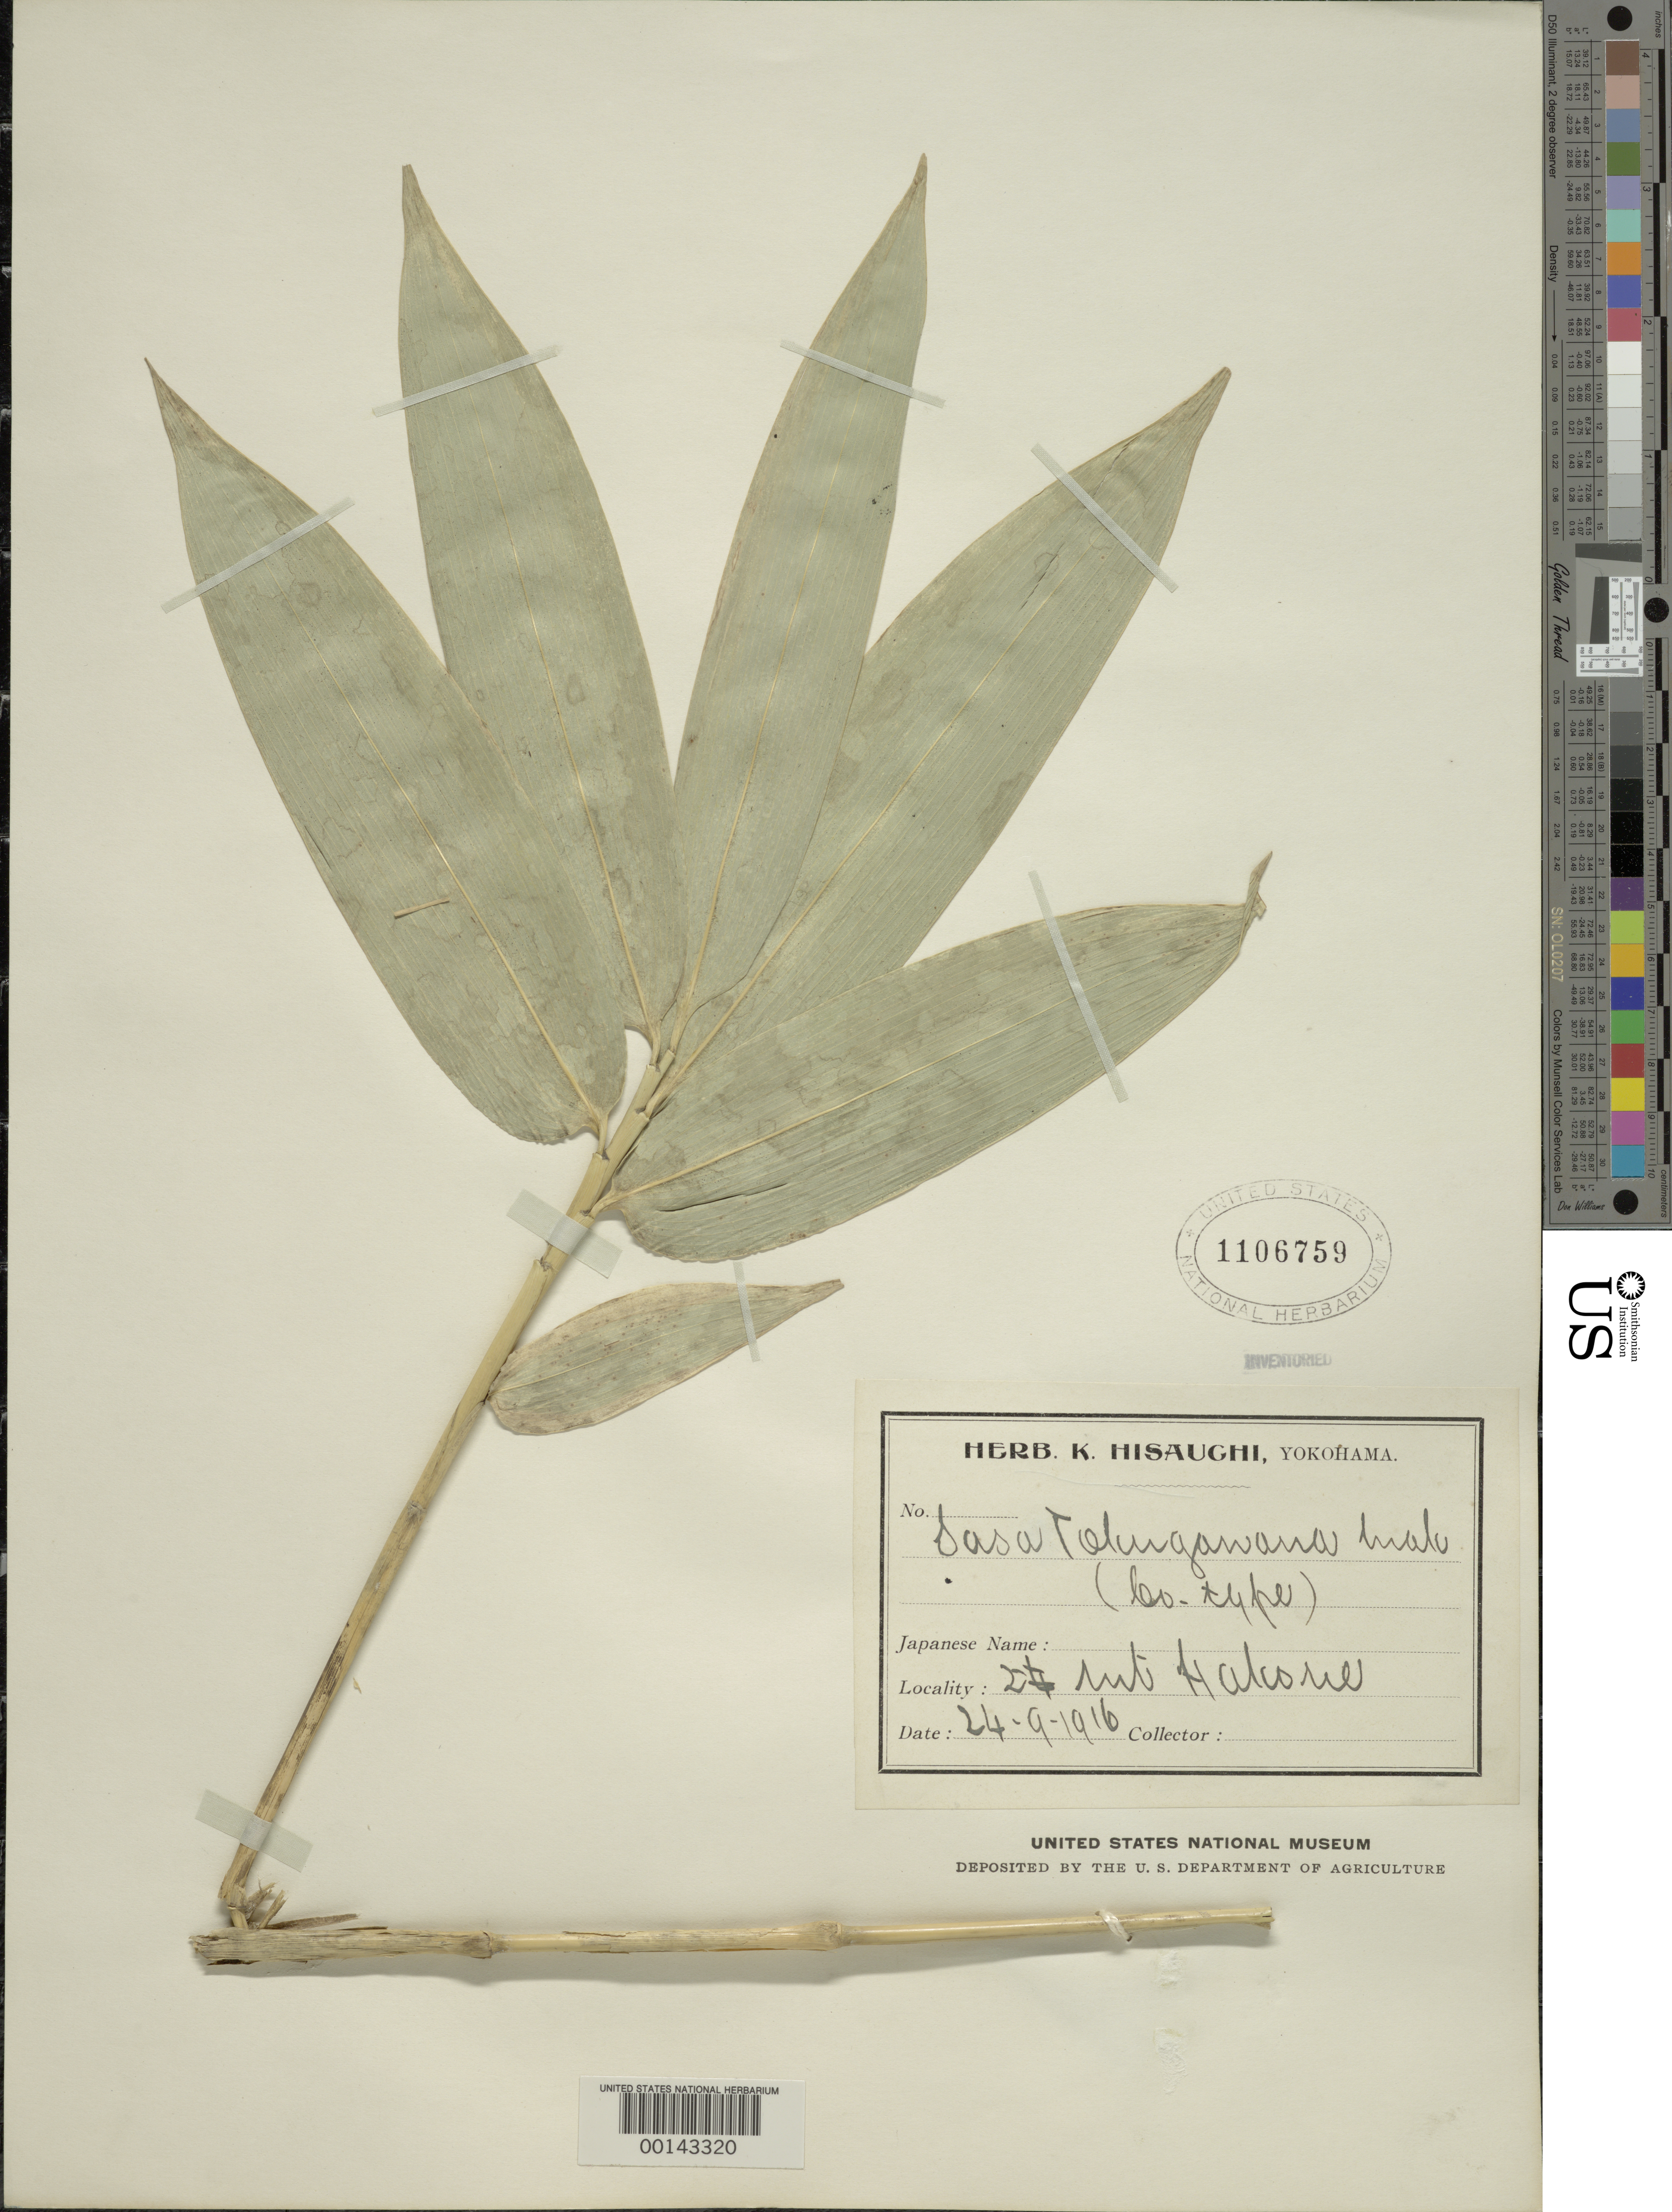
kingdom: Plantae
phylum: Tracheophyta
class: Liliopsida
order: Poales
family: Poaceae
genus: Sasa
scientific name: Sasa tokugawana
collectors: K. Hisauchi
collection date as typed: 24 Sep 1916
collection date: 1916-09-24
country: Japan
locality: Hakone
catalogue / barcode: US 1106759